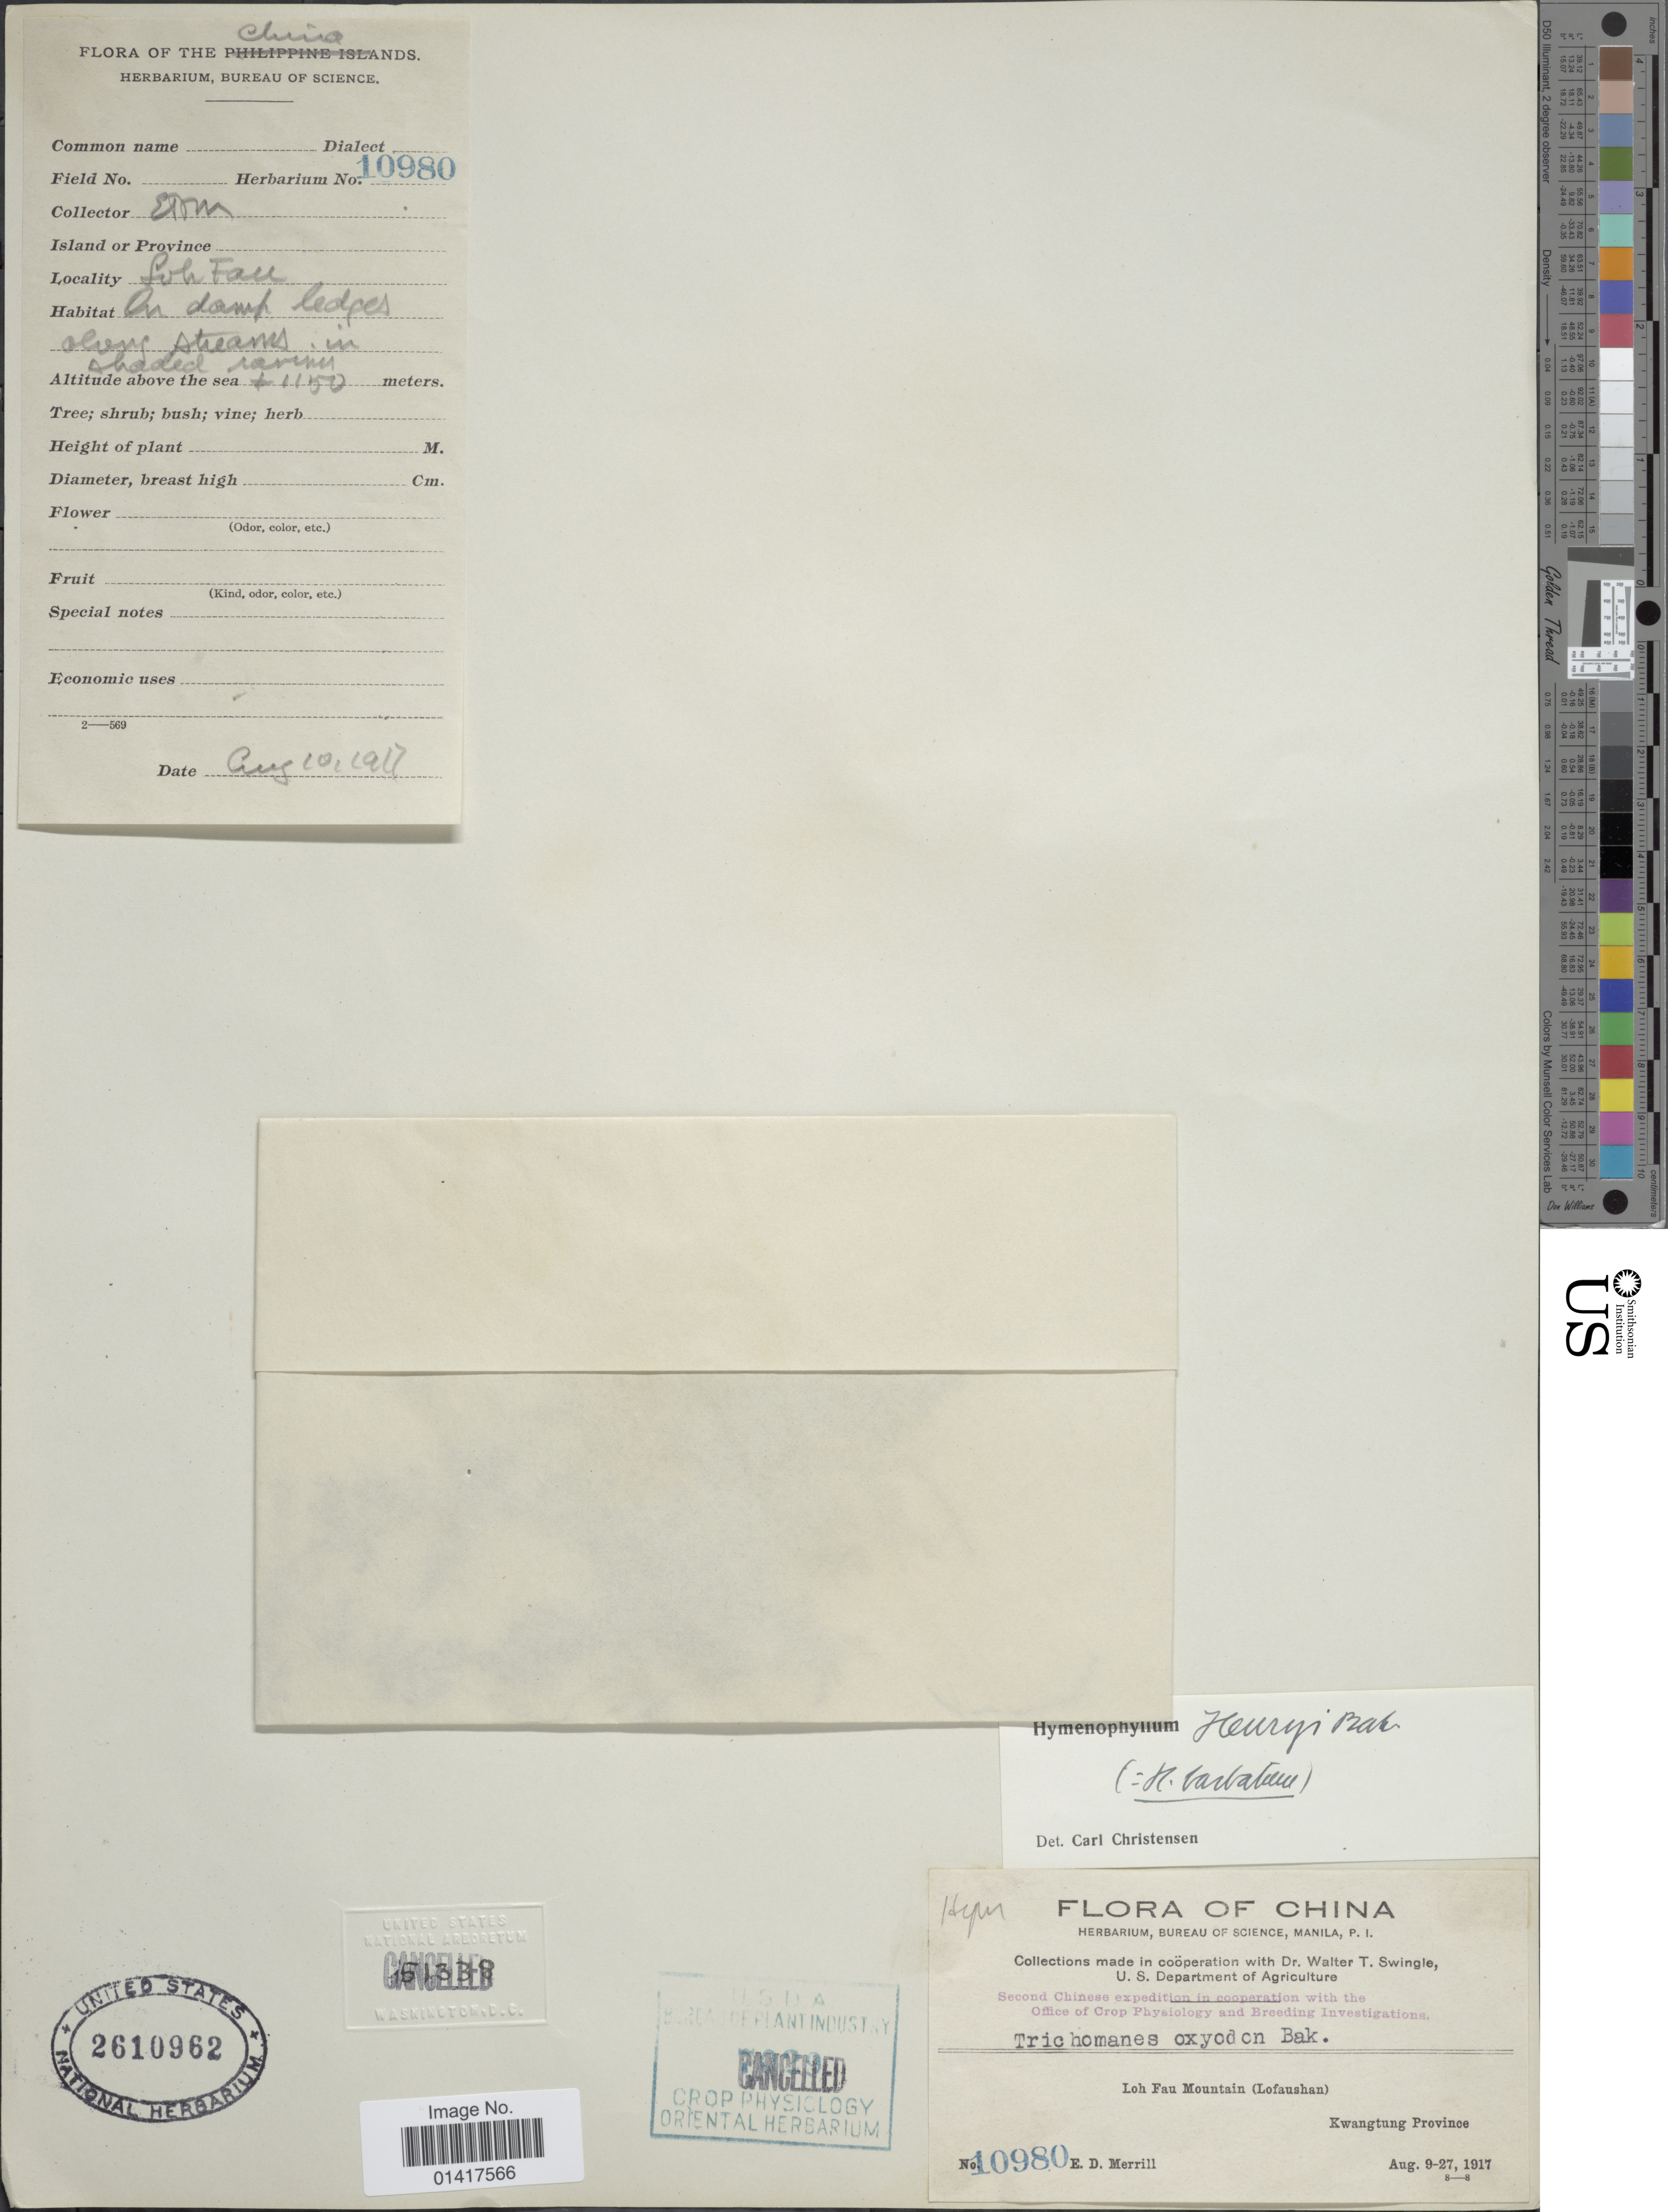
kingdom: Plantae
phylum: Tracheophyta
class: Polypodiopsida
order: Hymenophyllales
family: Hymenophyllaceae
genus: Hymenophyllum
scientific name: Hymenophyllum barbatum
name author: (Bosch) Baker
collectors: E. D. Merrill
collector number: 10980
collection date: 1917-08-09/1917-08-27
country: China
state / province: Guangdong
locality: Loh Fau Mountain (Lofaushan)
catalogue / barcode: US 2610962